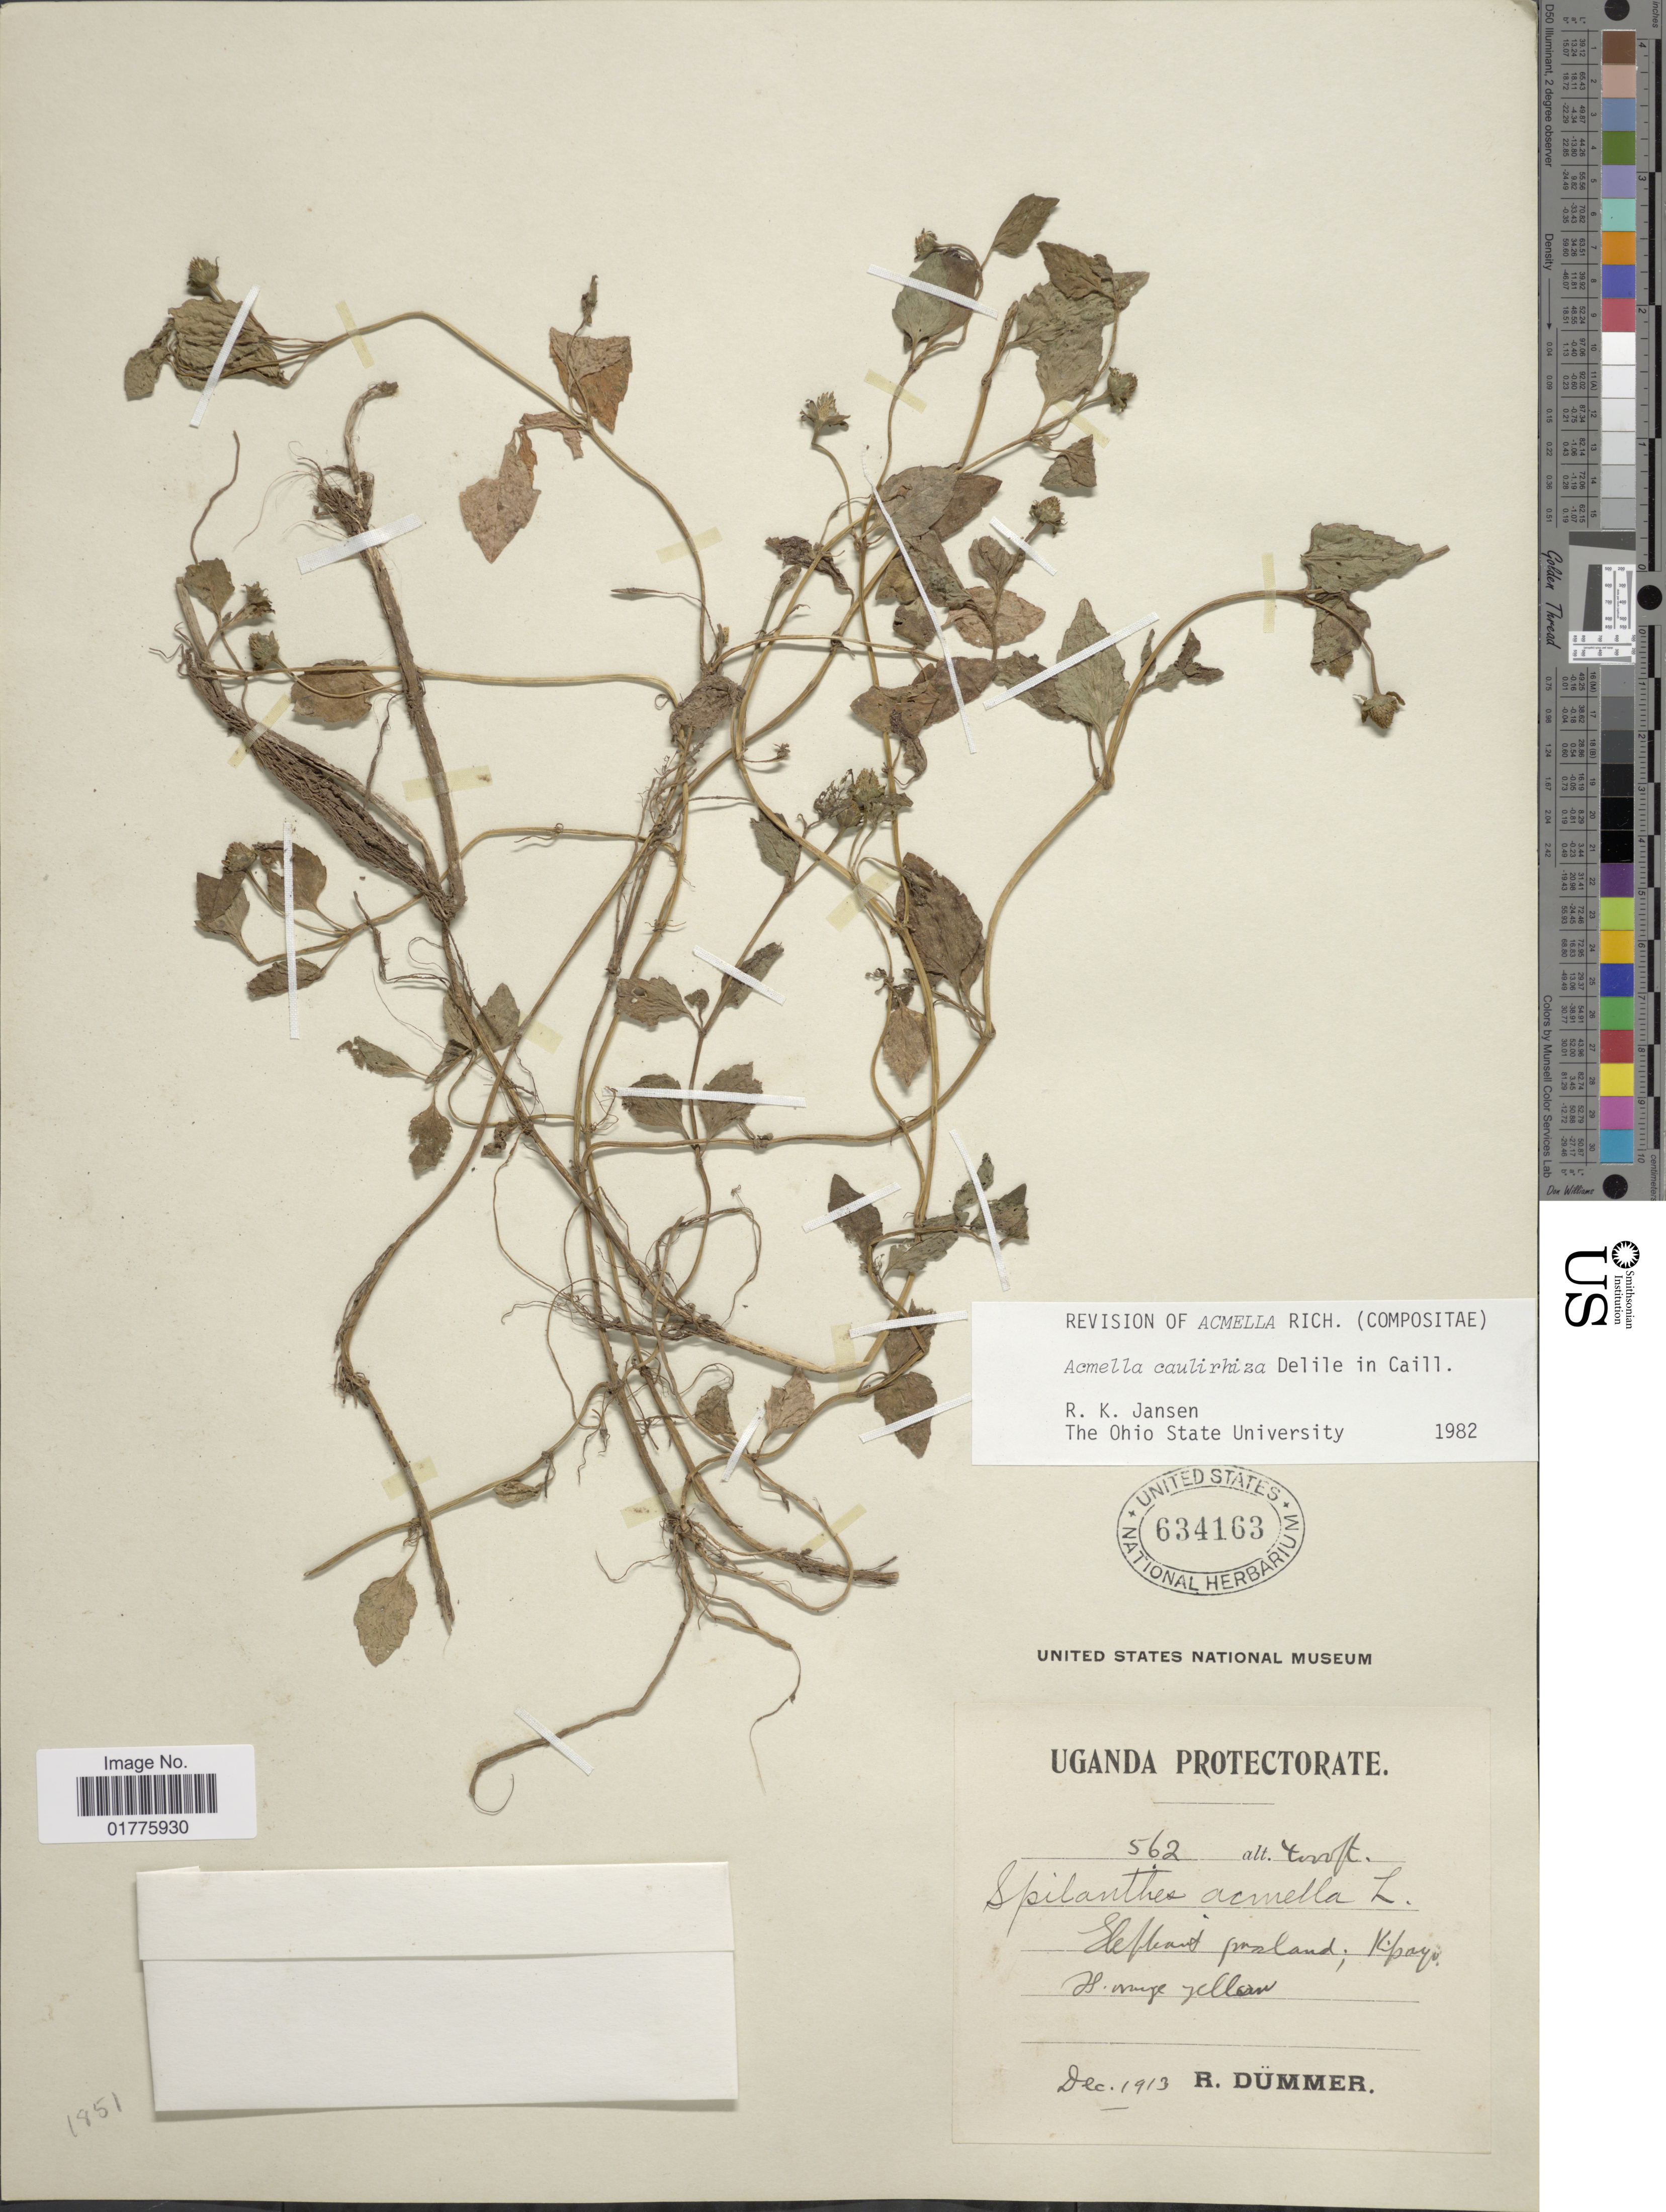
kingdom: Plantae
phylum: Tracheophyta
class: Magnoliopsida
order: Asterales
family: Asteraceae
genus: Acmella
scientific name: Acmella caulirhiza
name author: Delile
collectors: R. A. Dümmer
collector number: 562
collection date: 1913-12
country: Uganda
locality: Hefbant pronland; Kibayo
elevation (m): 1219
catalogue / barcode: US 634163